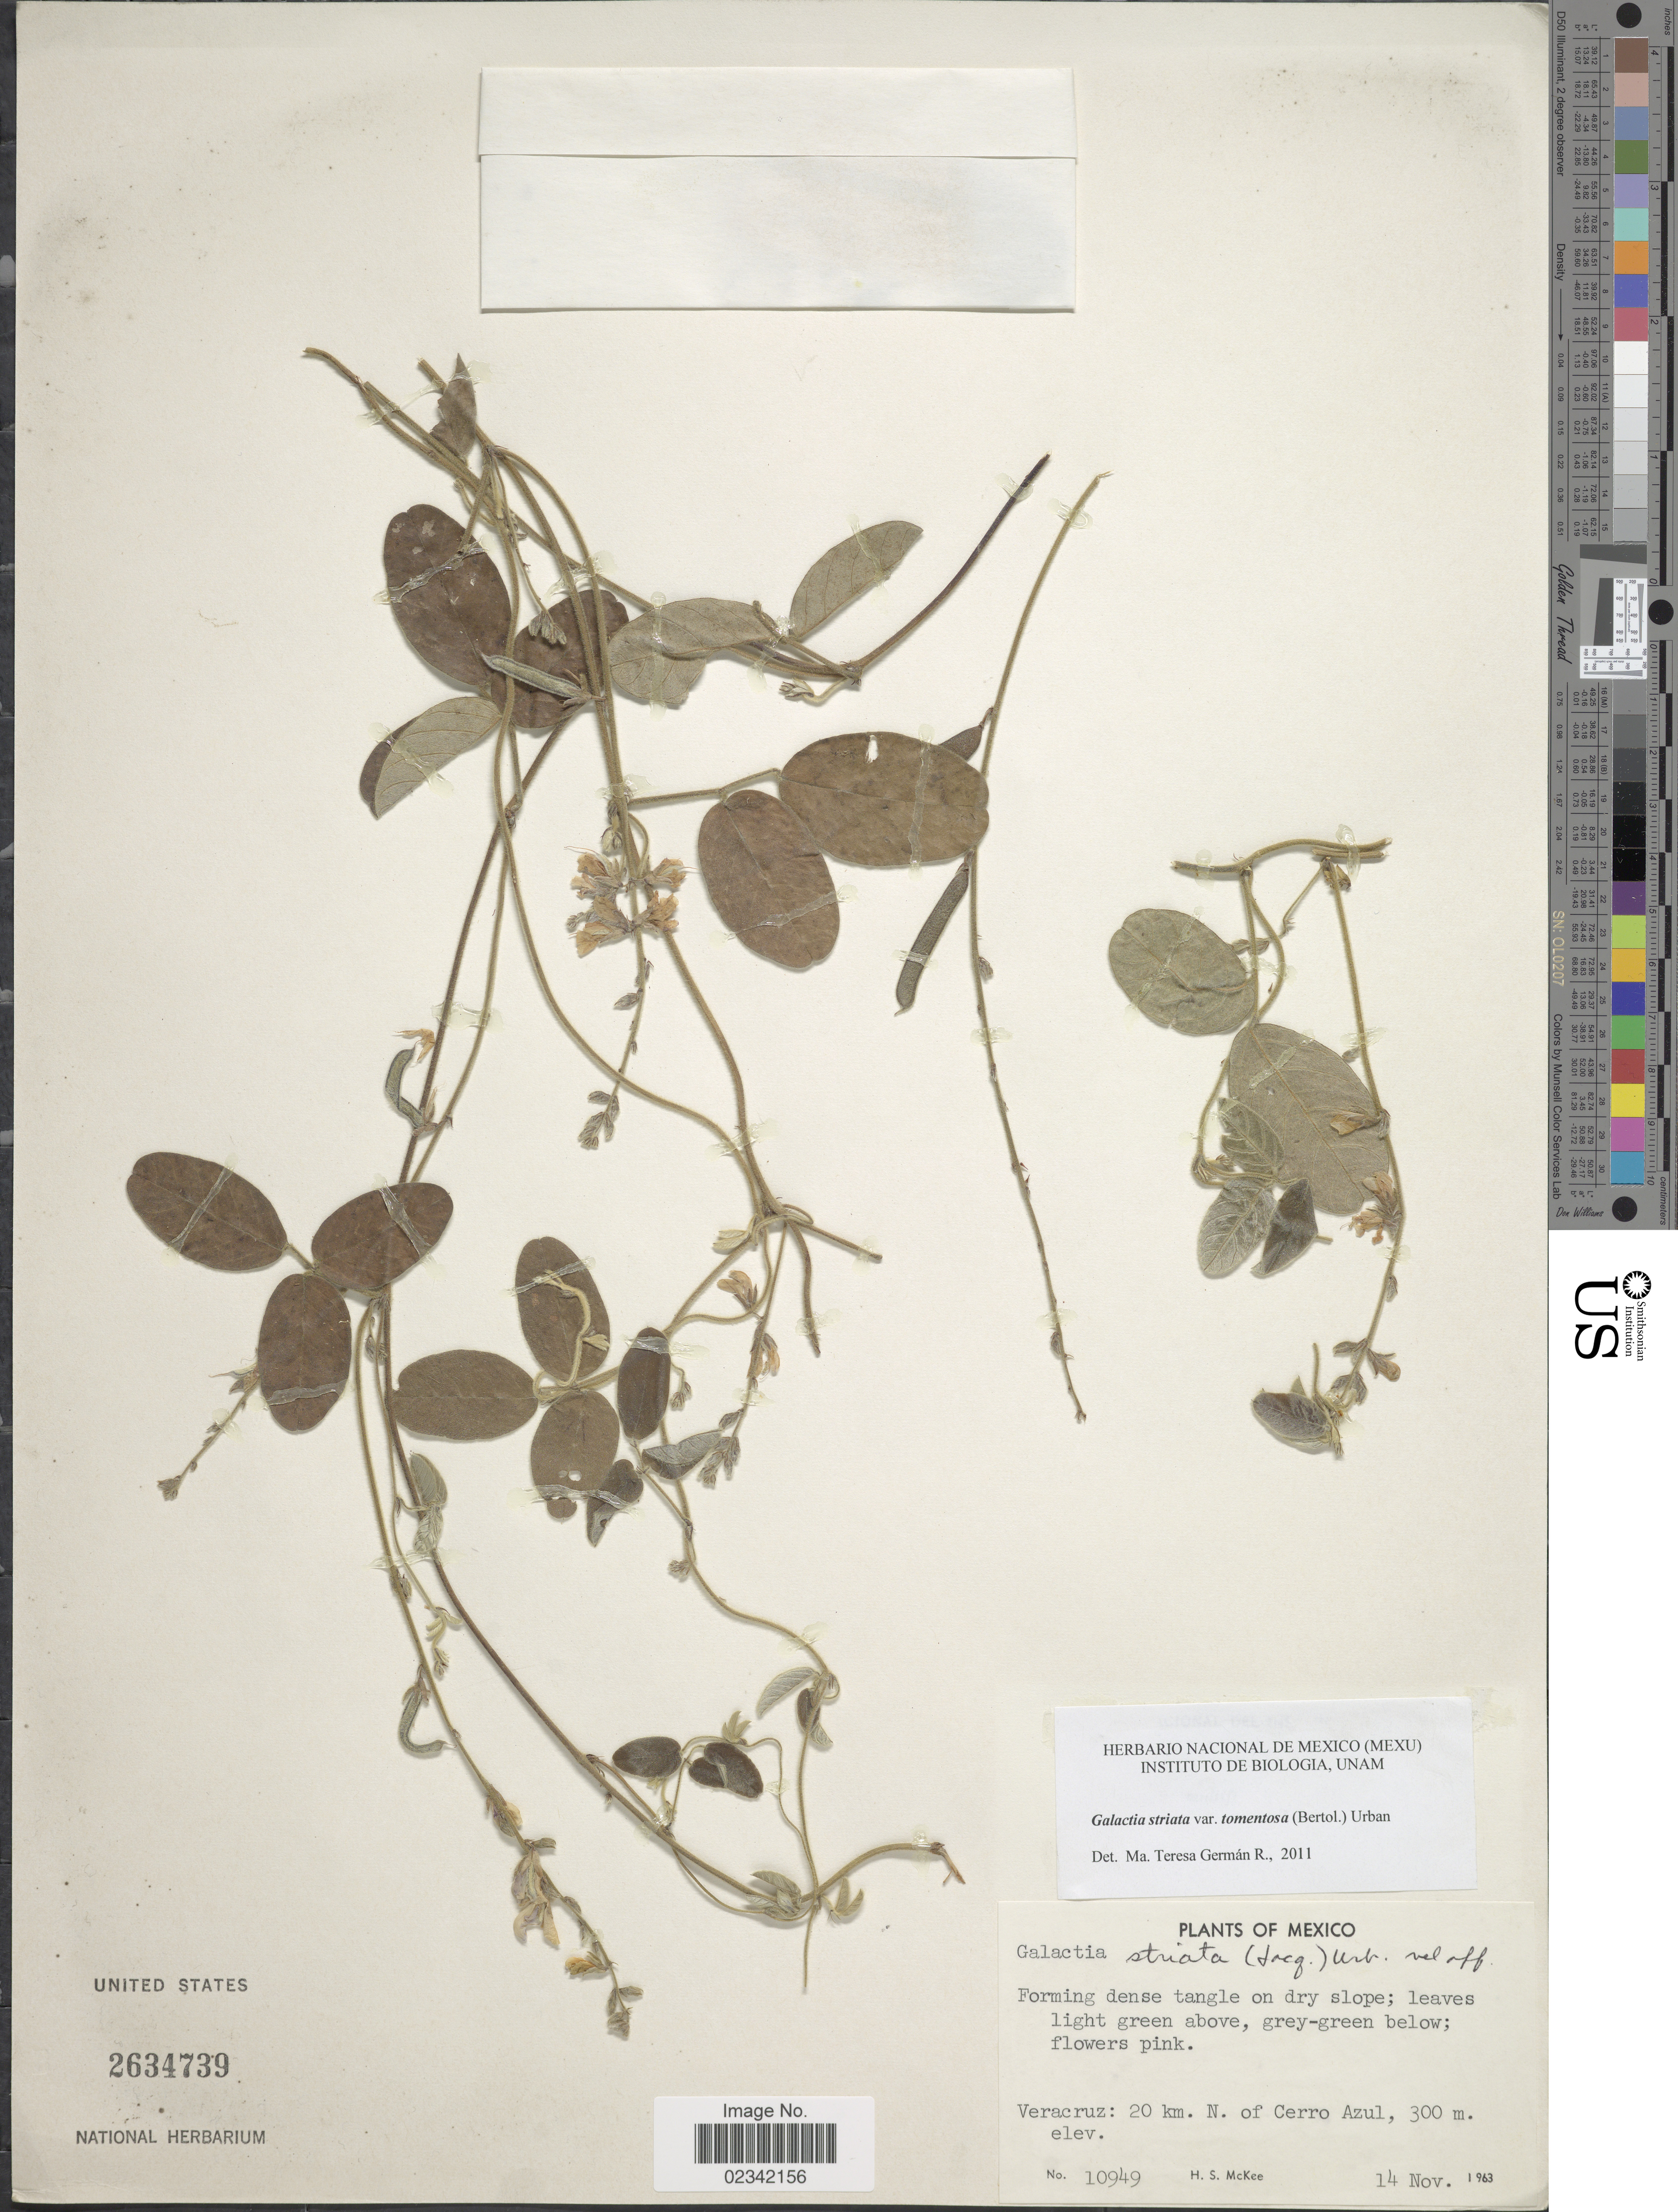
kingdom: Plantae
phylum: Tracheophyta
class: Magnoliopsida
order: Fabales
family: Fabaceae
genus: Galactia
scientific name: Galactia striata var. tomentosa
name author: (Bertol.) Urb.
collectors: H. S. McKee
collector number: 10949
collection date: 1963-11-14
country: Mexico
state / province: Veracruz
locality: Veracruz: 20 km. N. of Cerro Azul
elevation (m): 300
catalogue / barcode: US 2634739